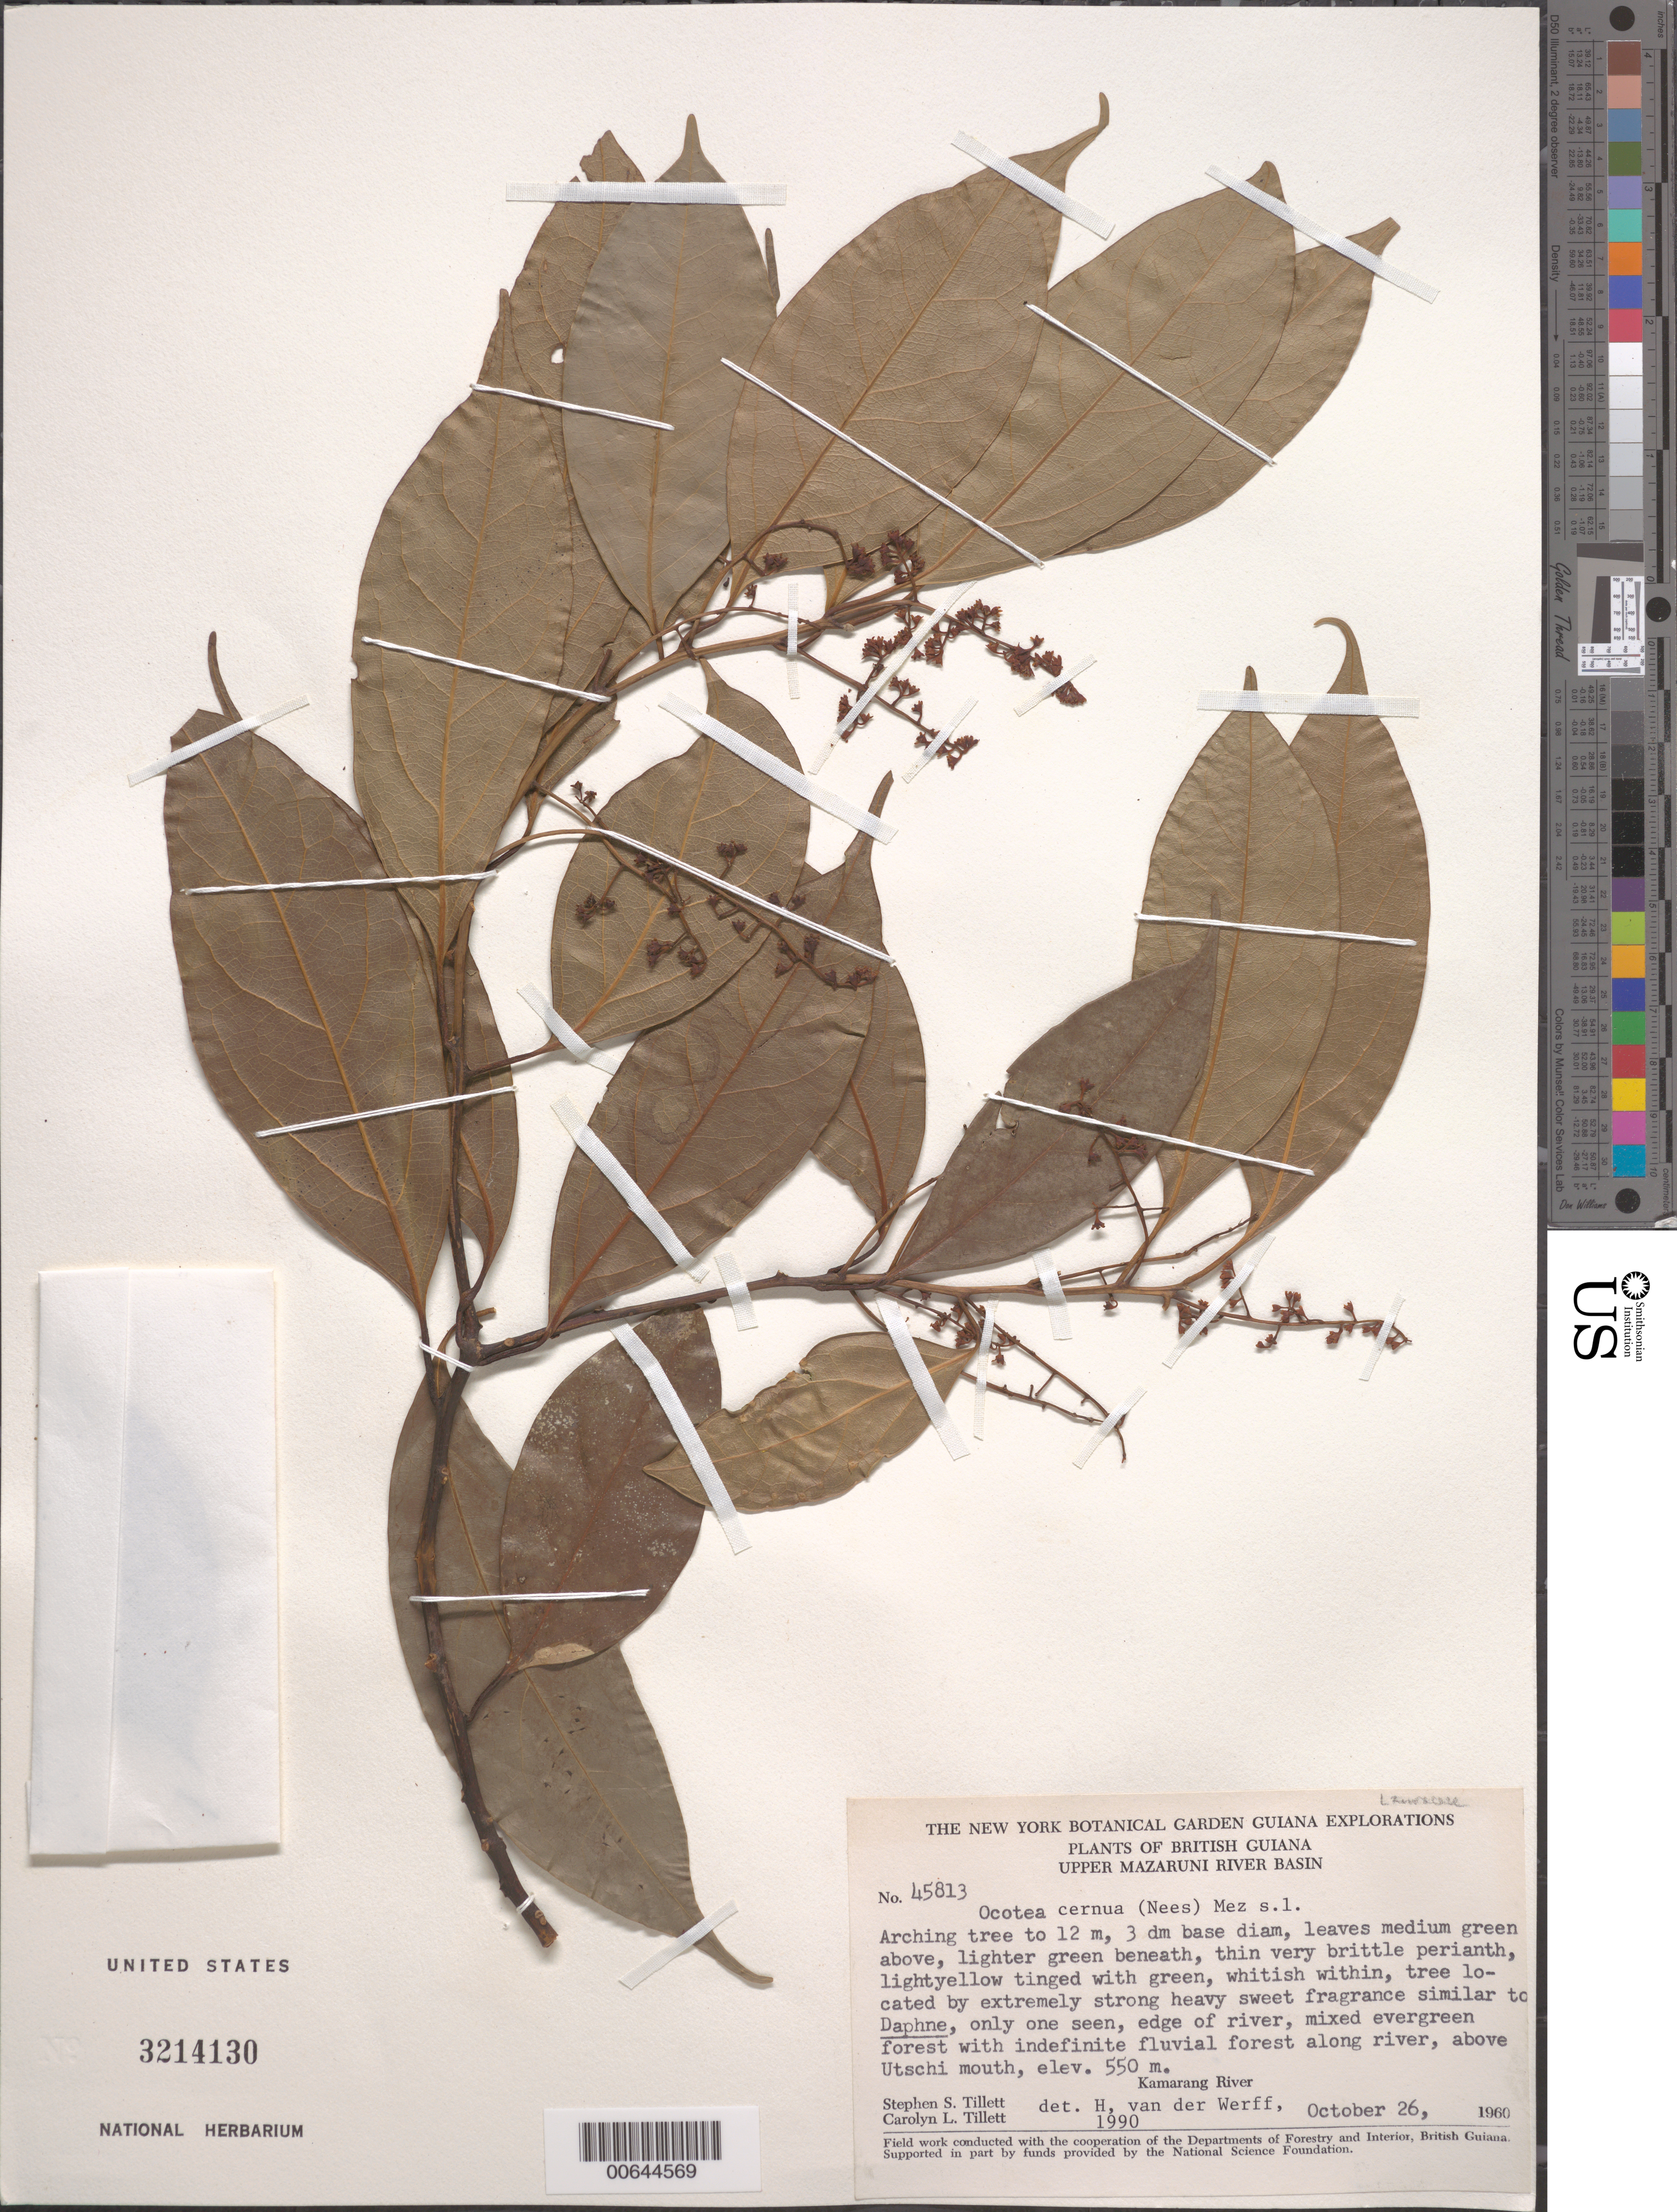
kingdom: Plantae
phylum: Tracheophyta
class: Magnoliopsida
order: Laurales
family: Lauraceae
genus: Ocotea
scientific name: Ocotea cernua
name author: (Nees) Mez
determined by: van der Werff, H., (MO), Missouri Botanical Garden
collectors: S. S. Tillett, C. L. Tillett & R. Boyan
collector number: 45813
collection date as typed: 26-Oct-60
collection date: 1960-10-26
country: Guyana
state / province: Cuyuni-Mazaruni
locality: Kamarang R., Utschi Falls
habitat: Edge of river, mixed evergreen forest with indefinite fluvial forest along river, above Utschi mouth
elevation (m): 550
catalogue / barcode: US 3214130